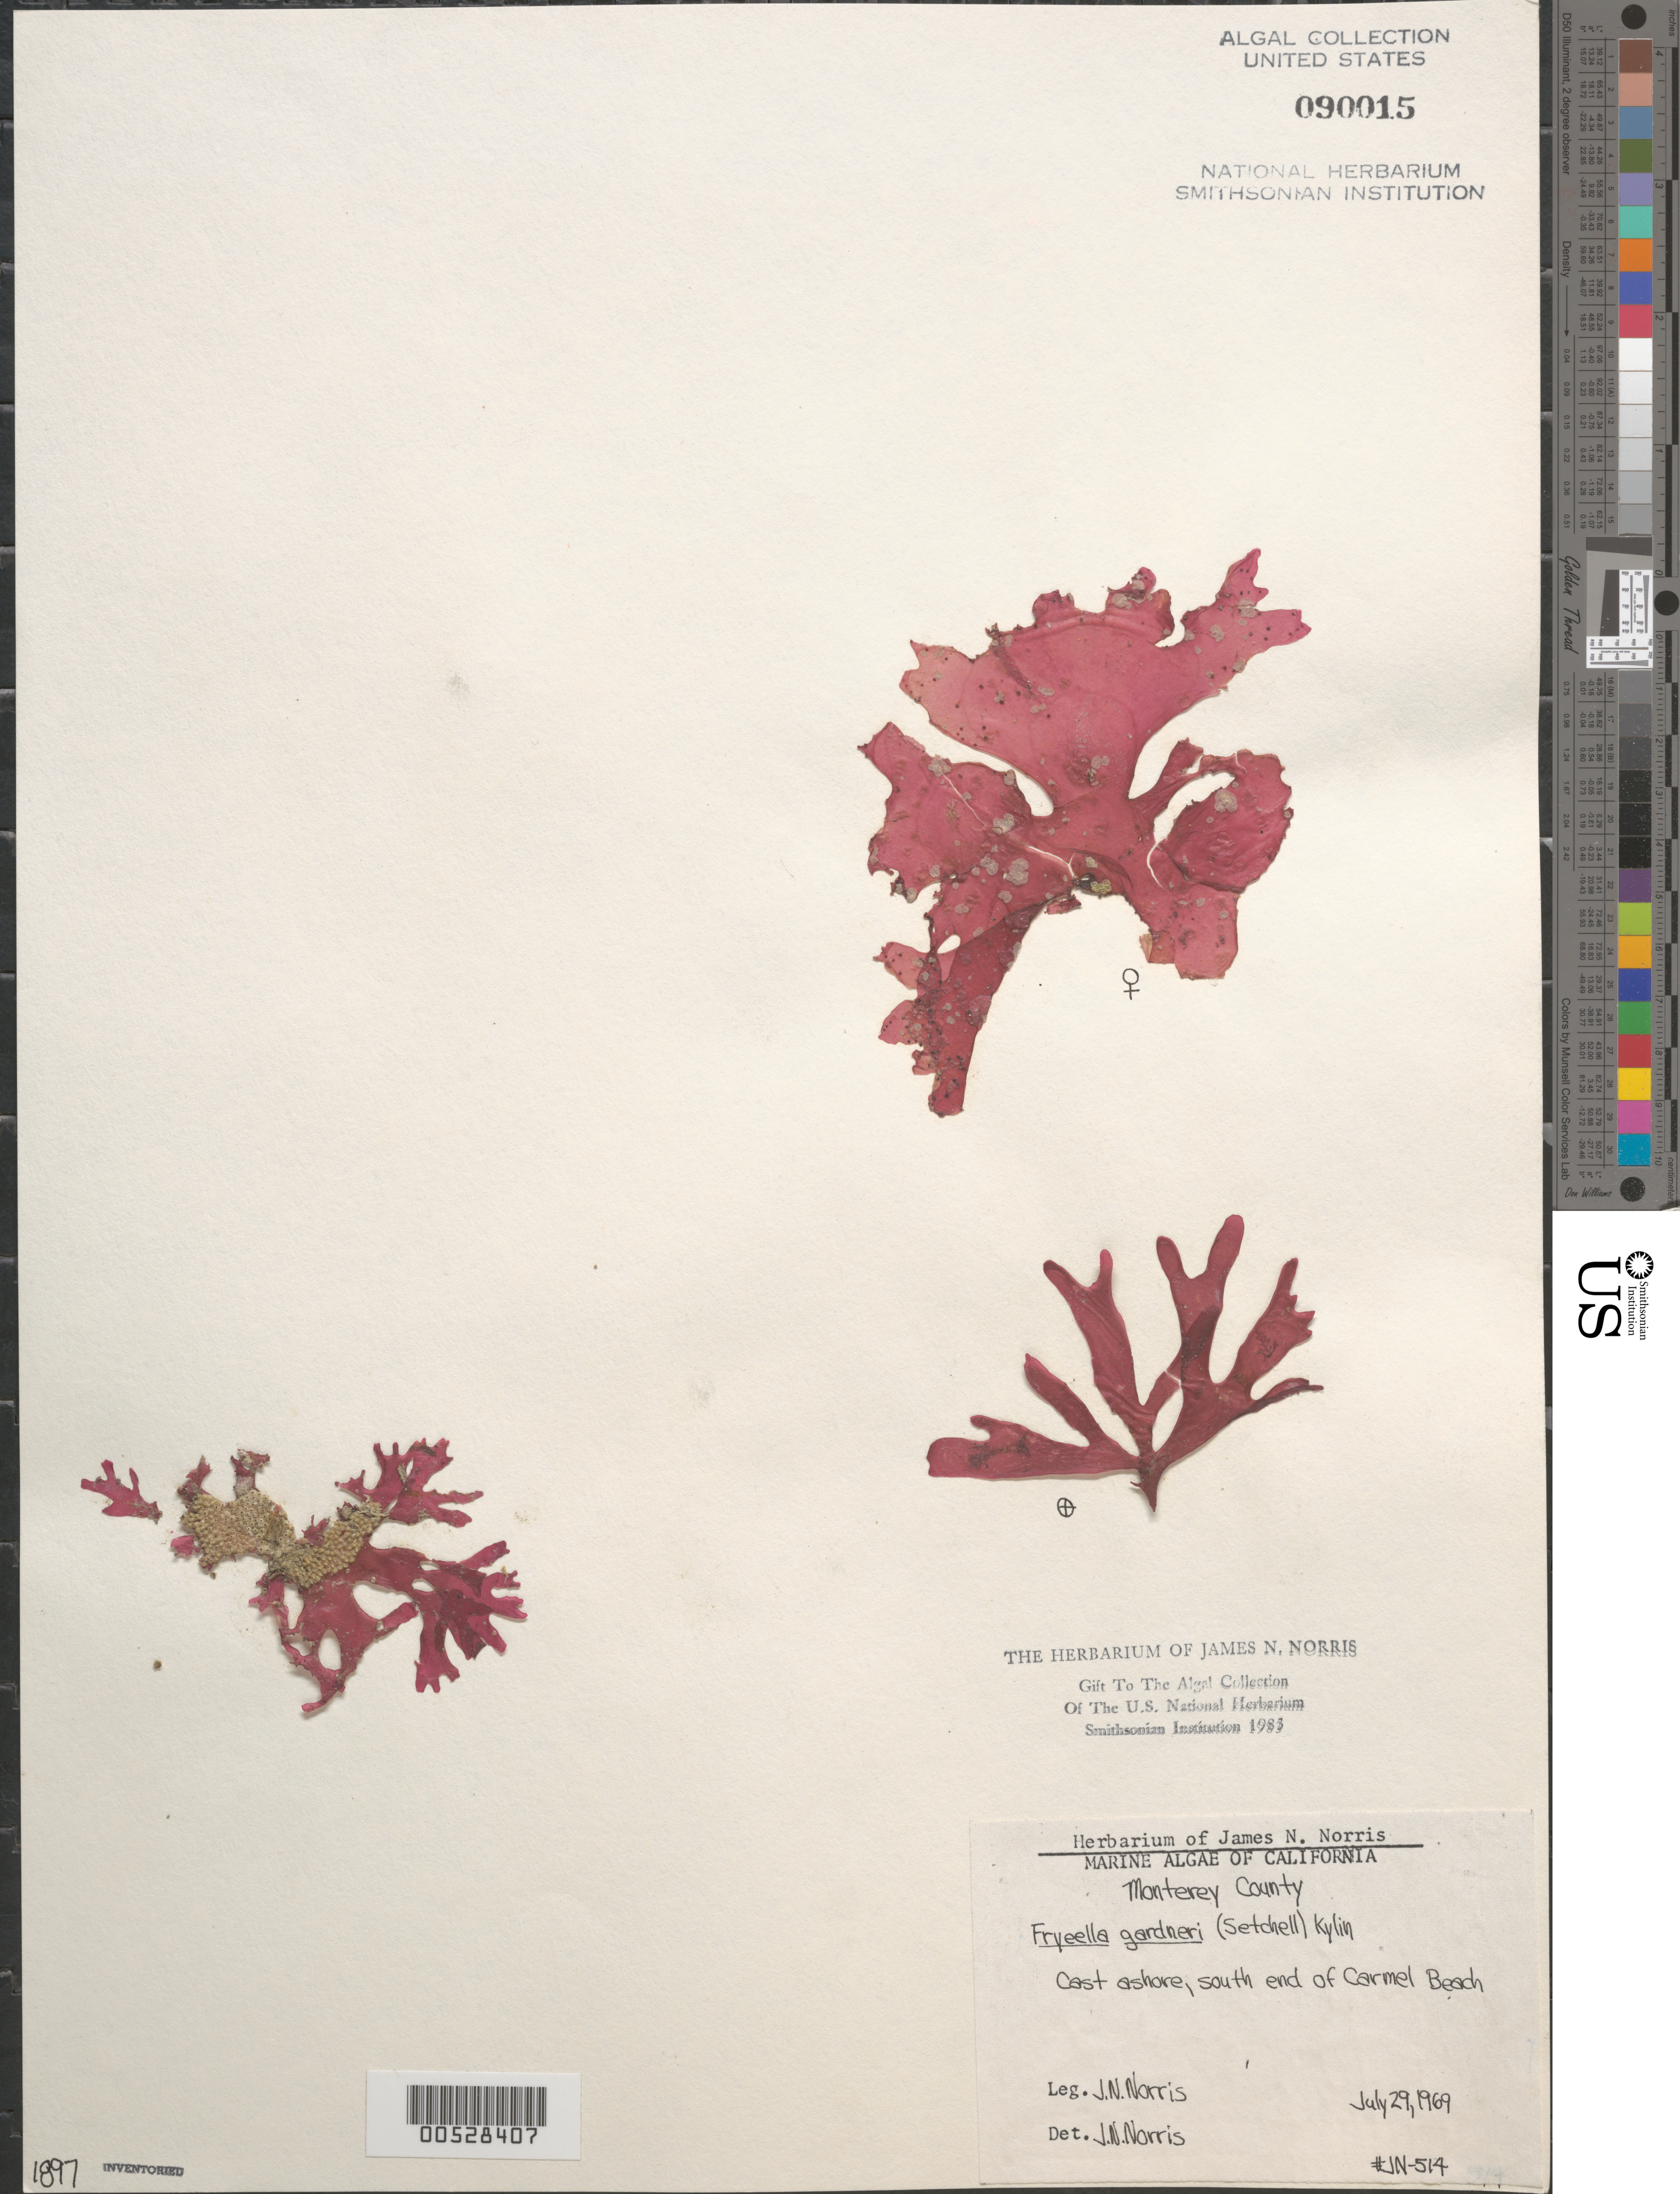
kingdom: Plantae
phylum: Rhodophyta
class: Florideophyceae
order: Rhodymeniales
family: Fryeellaceae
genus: Fryeella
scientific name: Fryeella gardneri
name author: (Setch.) Kylin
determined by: Norris, James N.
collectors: J. N. Norris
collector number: JN-514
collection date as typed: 29 Jul 1969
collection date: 1969-07-29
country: United States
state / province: California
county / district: Monterey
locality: Carmel Beach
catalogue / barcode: US 90015